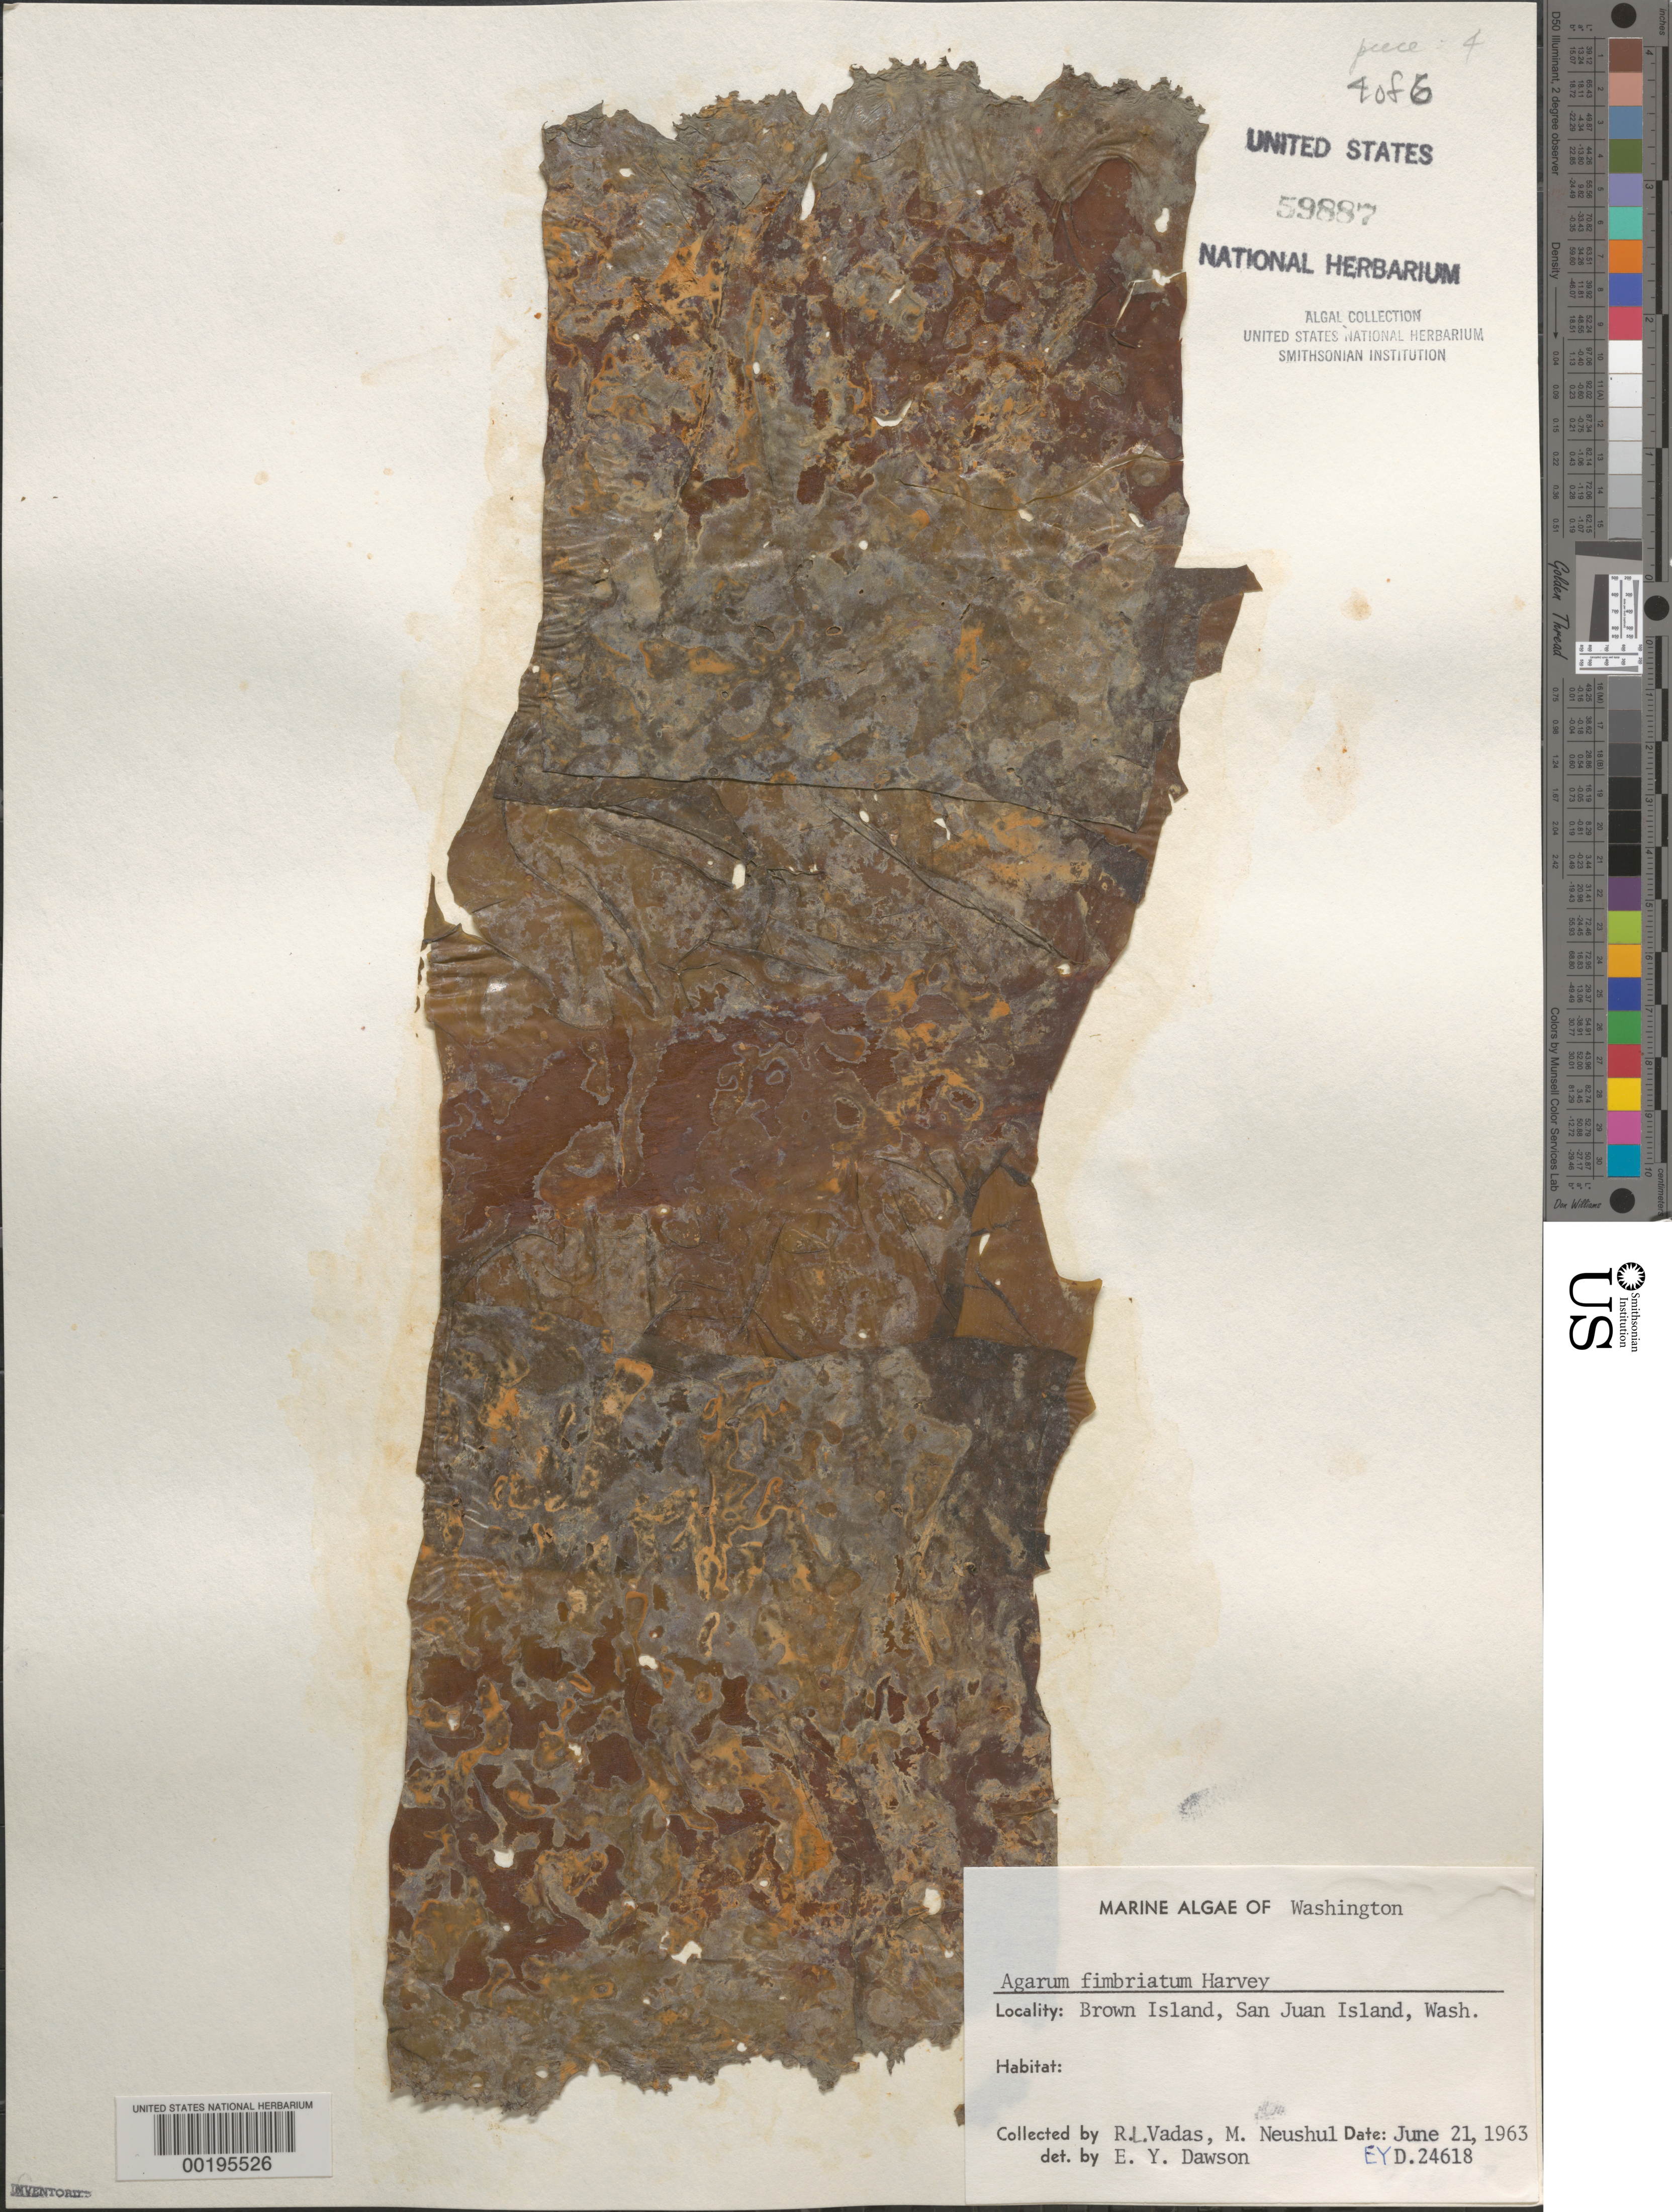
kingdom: Chromista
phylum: Ochrophyta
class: Phaeophyceae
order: Laminariales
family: Agaraceae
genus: Neoagarum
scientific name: Neoagarum fimbriatum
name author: (Harvey) H.Kawai & Hanyuda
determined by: Algae name updating Project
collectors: R. Vadas & M. Neushul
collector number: EYD 24618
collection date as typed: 21 Jun 1963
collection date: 1963-06-21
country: United States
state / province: Washington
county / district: San Juan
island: Brown Island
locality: Near San Juan Island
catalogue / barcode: US 59887